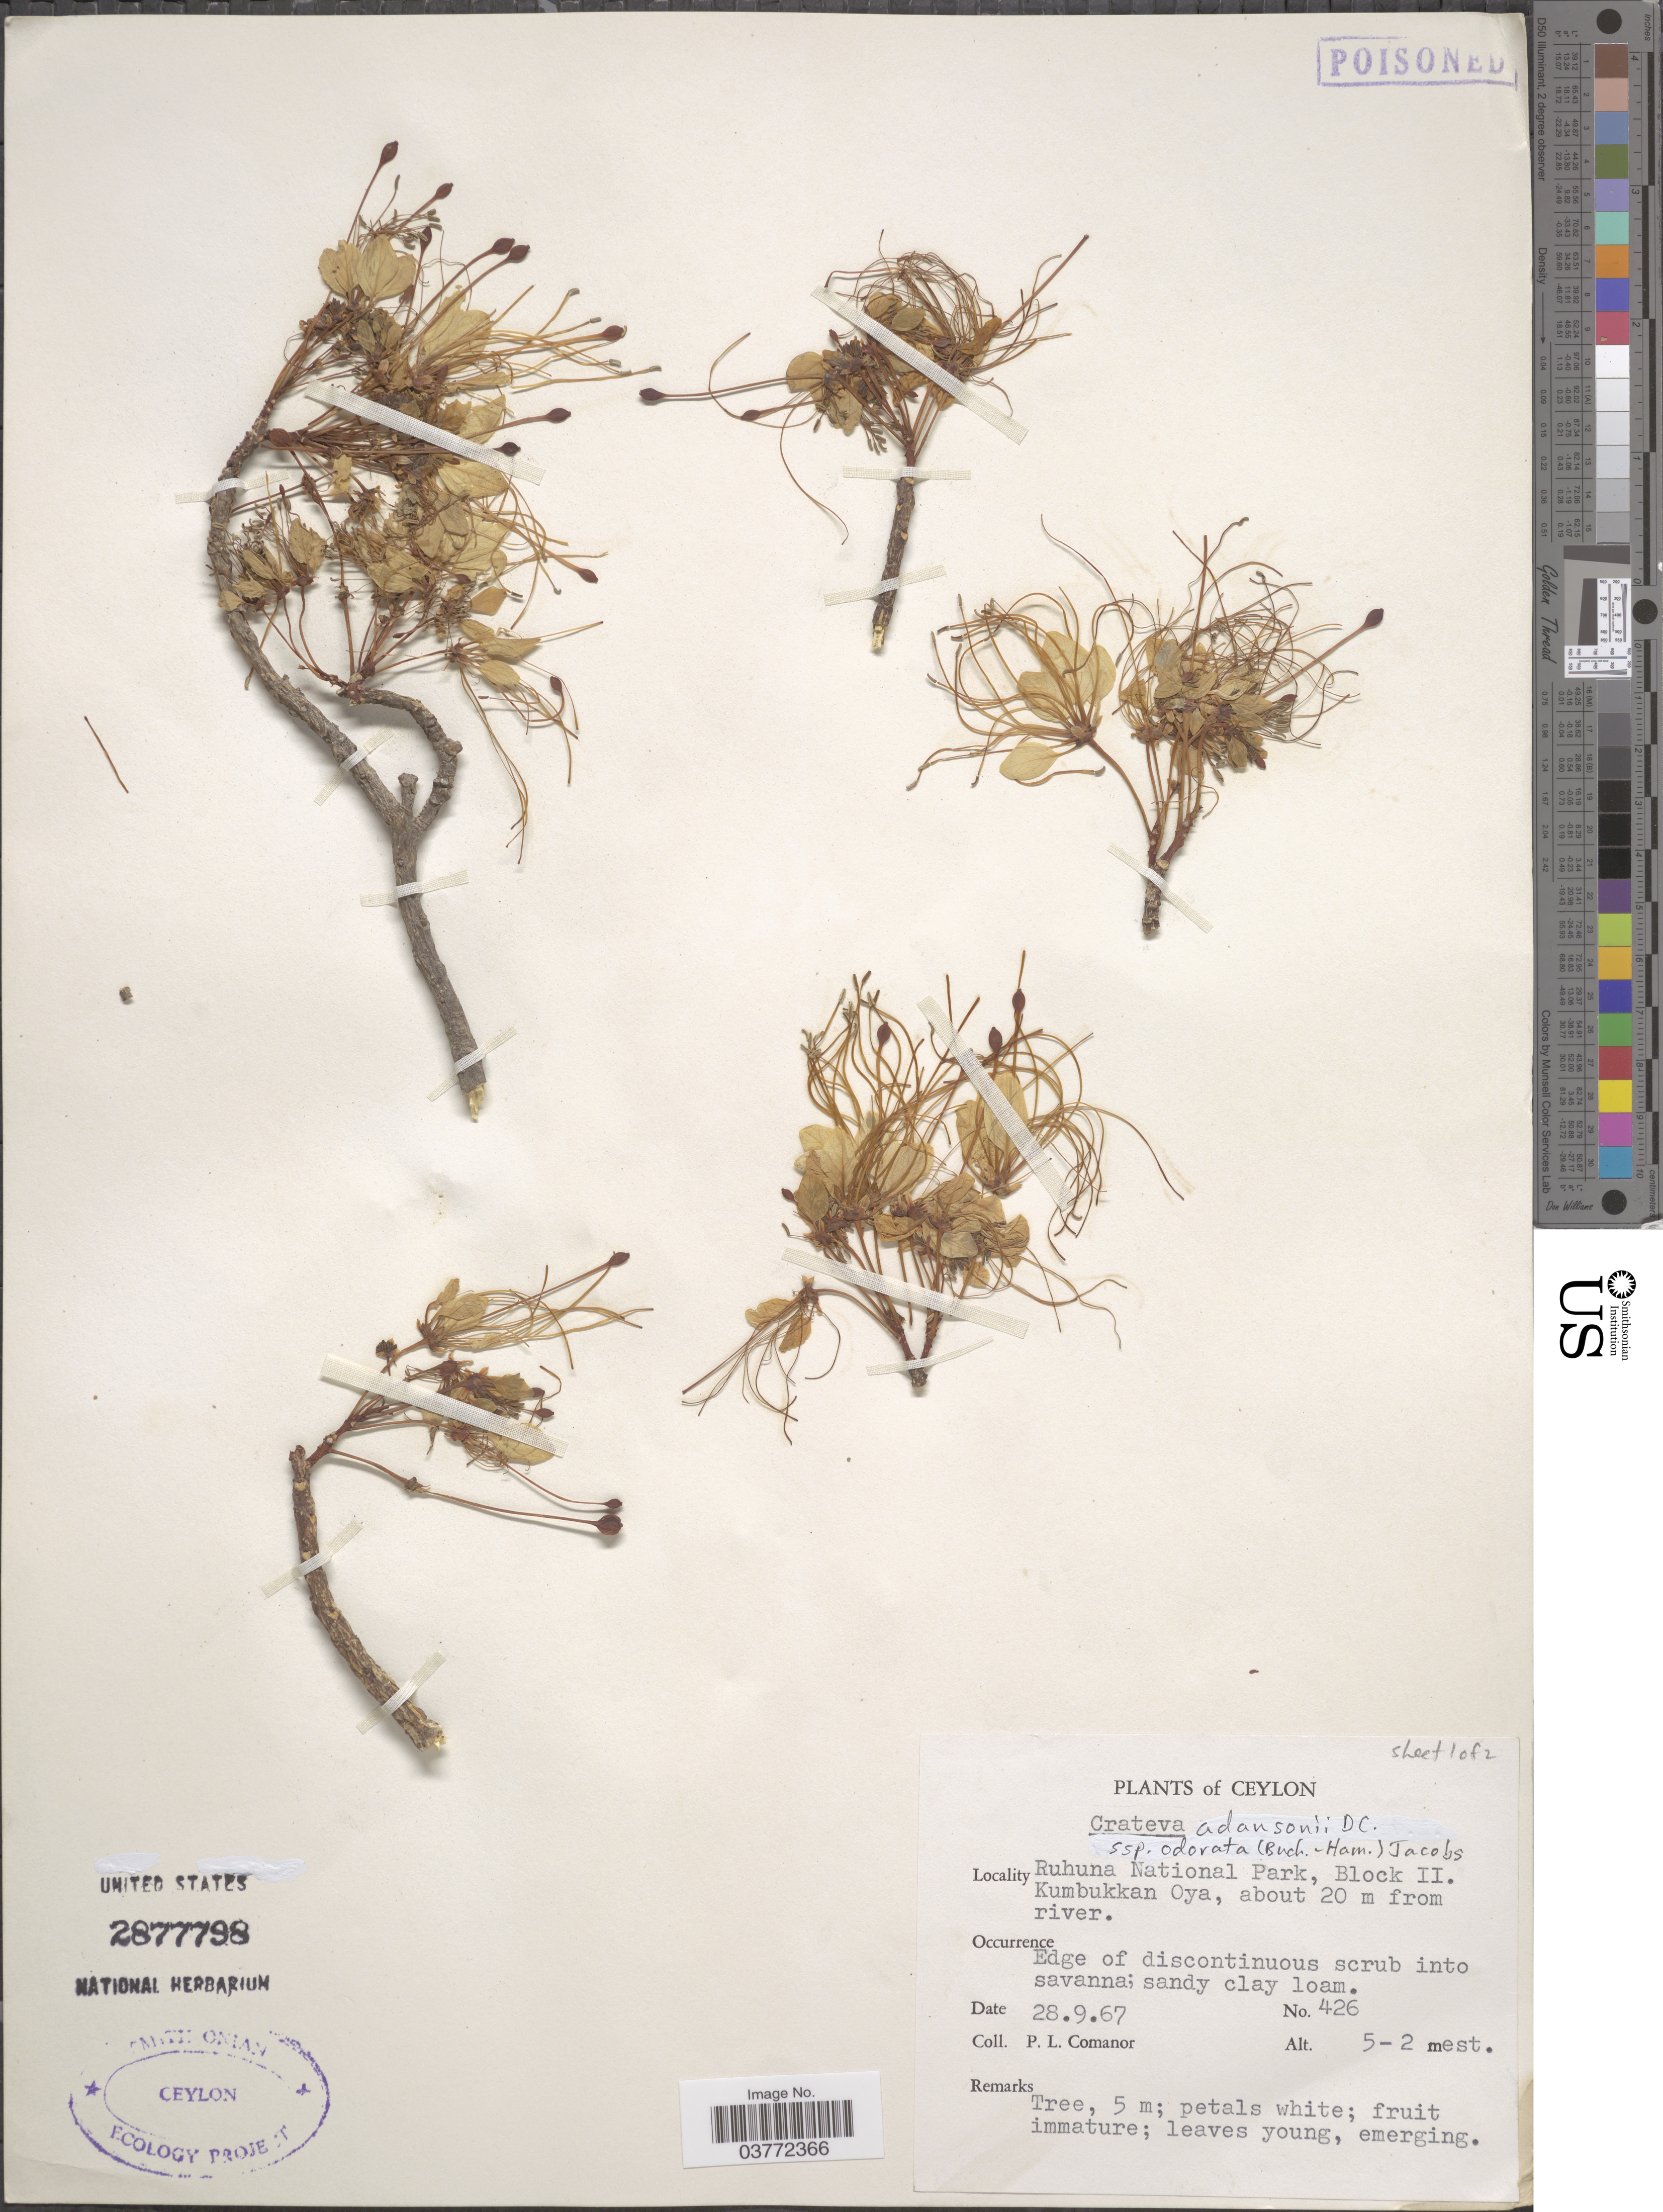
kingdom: Plantae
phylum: Tracheophyta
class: Magnoliopsida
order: Brassicales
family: Capparaceae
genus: Crateva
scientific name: Crateva adansonii subsp. odora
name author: (Buch.-Ham.) Jacobs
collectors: P. Comanor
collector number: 426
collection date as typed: Transcribed d/m/y: 28/9/67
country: Sri Lanka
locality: Ceylon. Ruhuna National Park, Block II. Kumbukkan Oya, about 20 m from river.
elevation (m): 2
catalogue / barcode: US 2877798